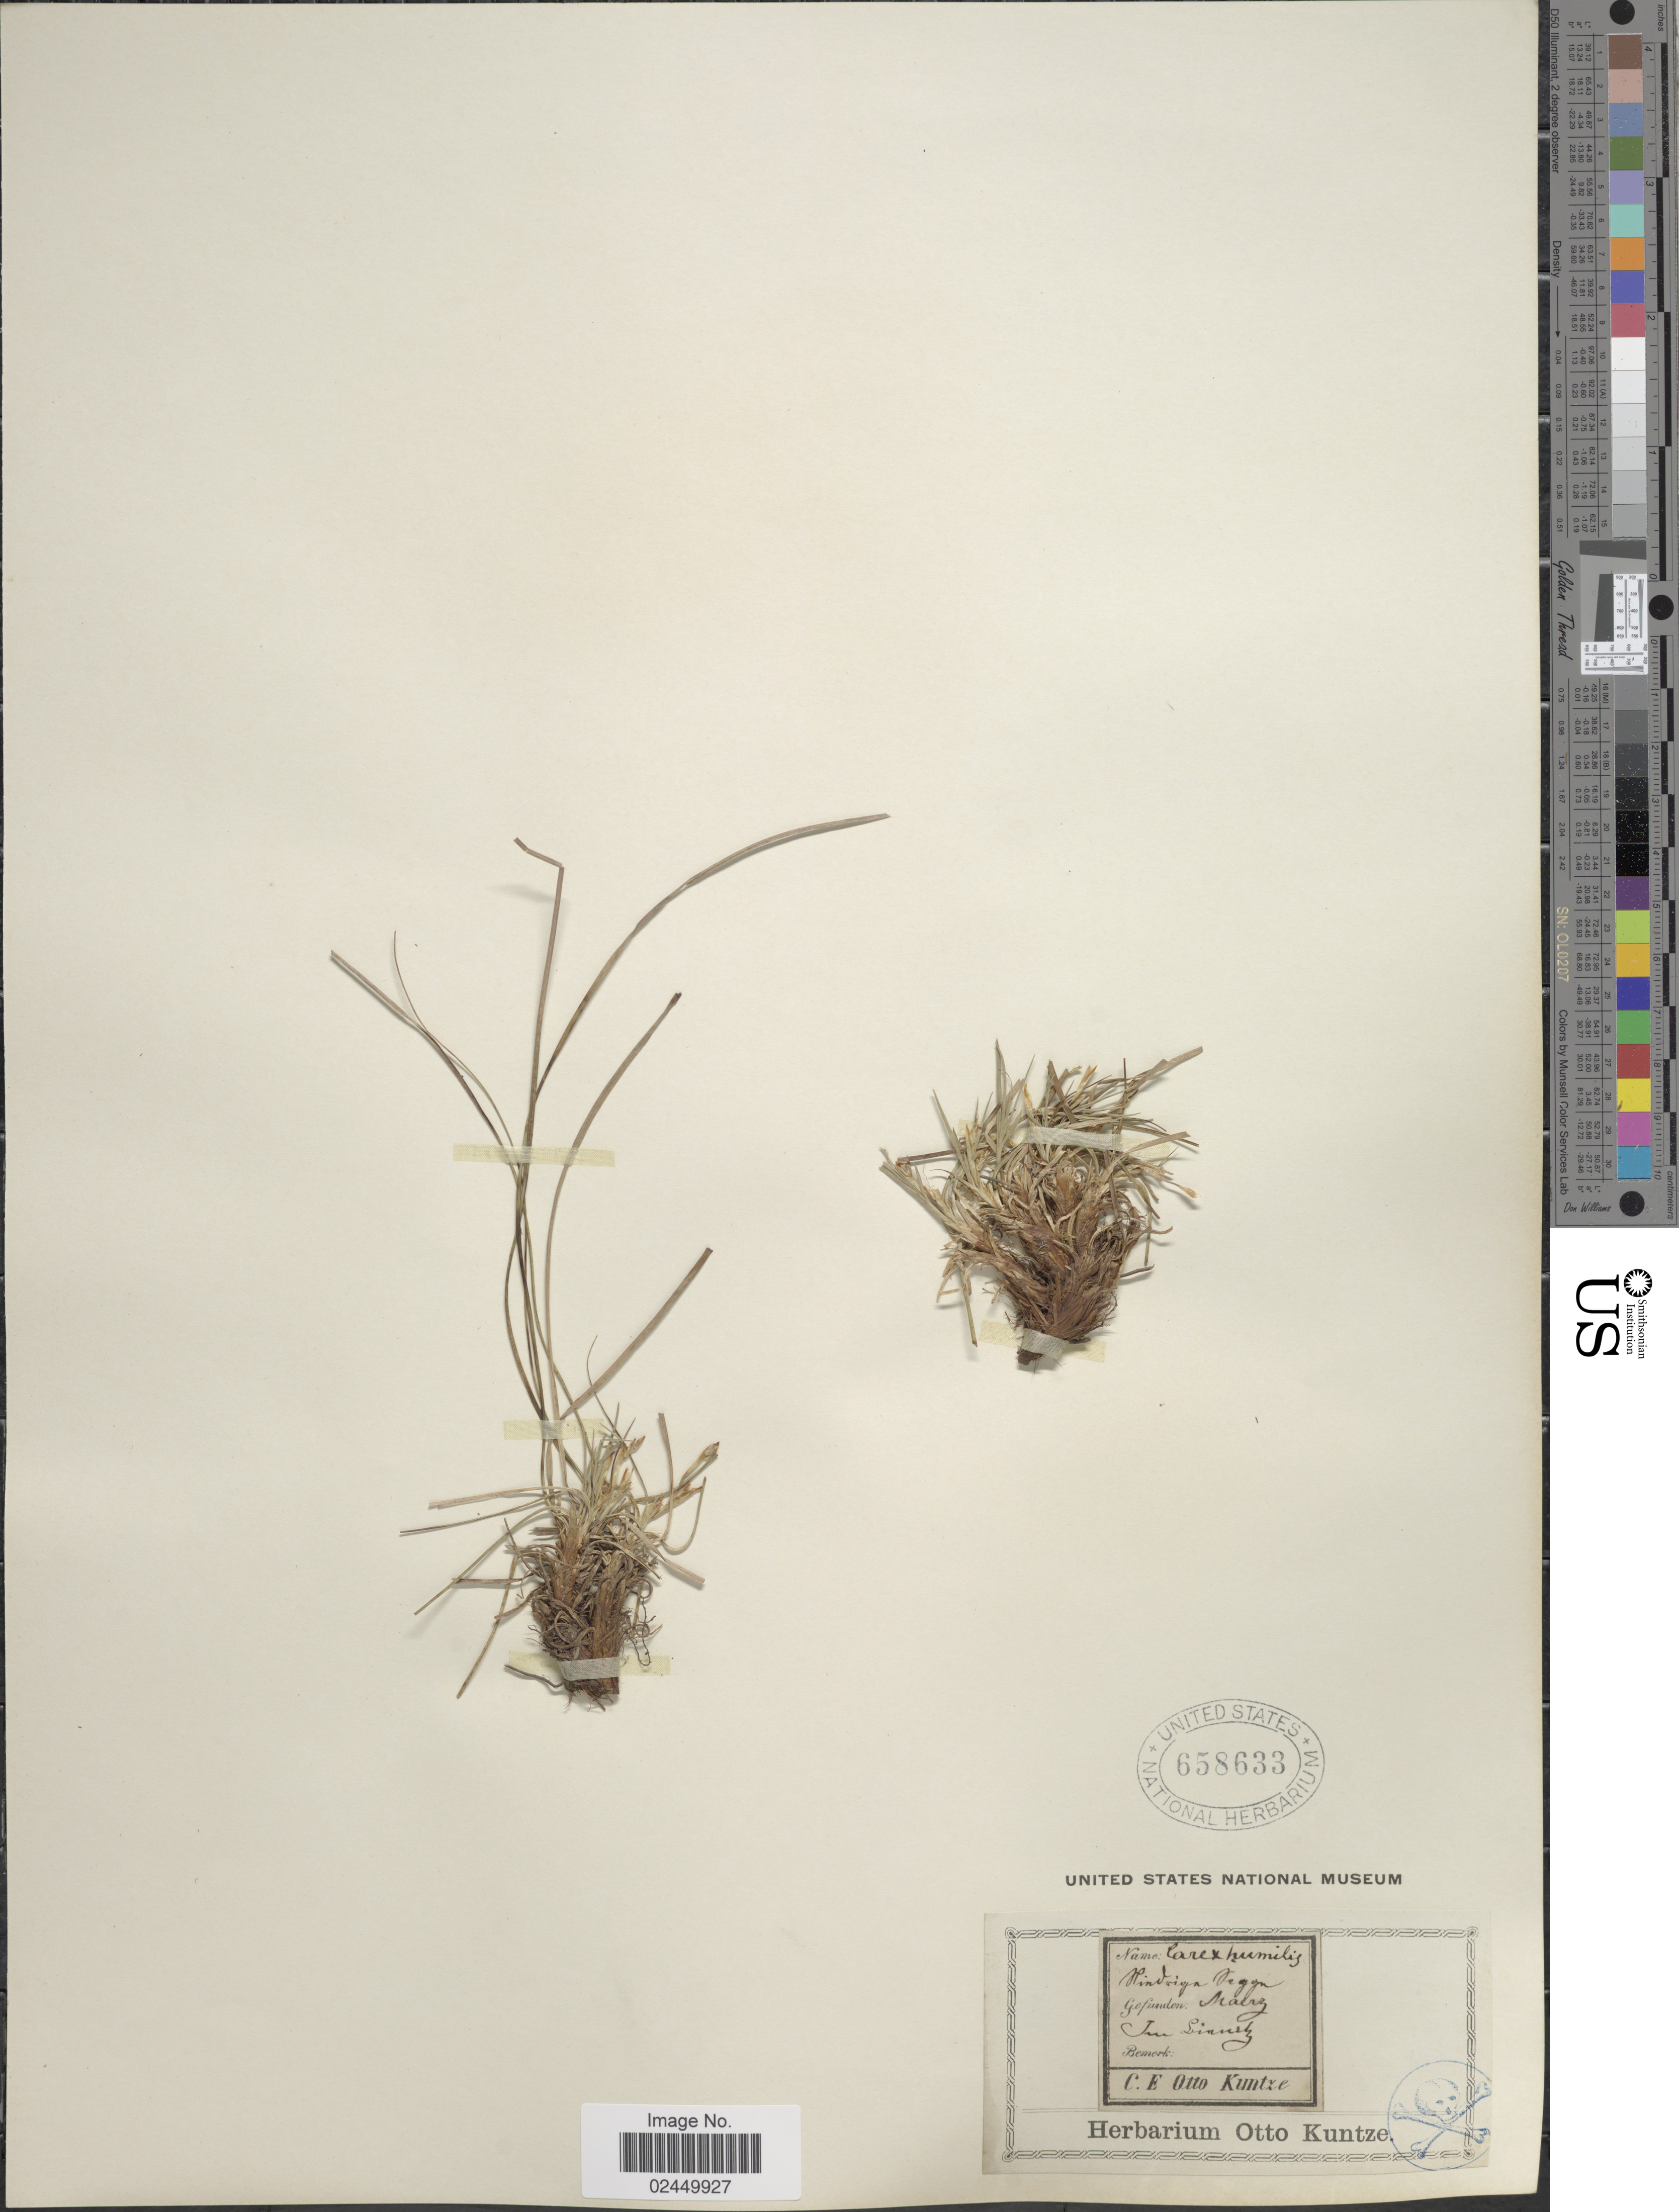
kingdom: Plantae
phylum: Tracheophyta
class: Liliopsida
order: Poales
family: Cyperaceae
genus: Carex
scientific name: Carex humilis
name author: Leyss.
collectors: C.E.O. Kuntze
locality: Im Linnetz [interpreted]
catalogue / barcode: US 658633